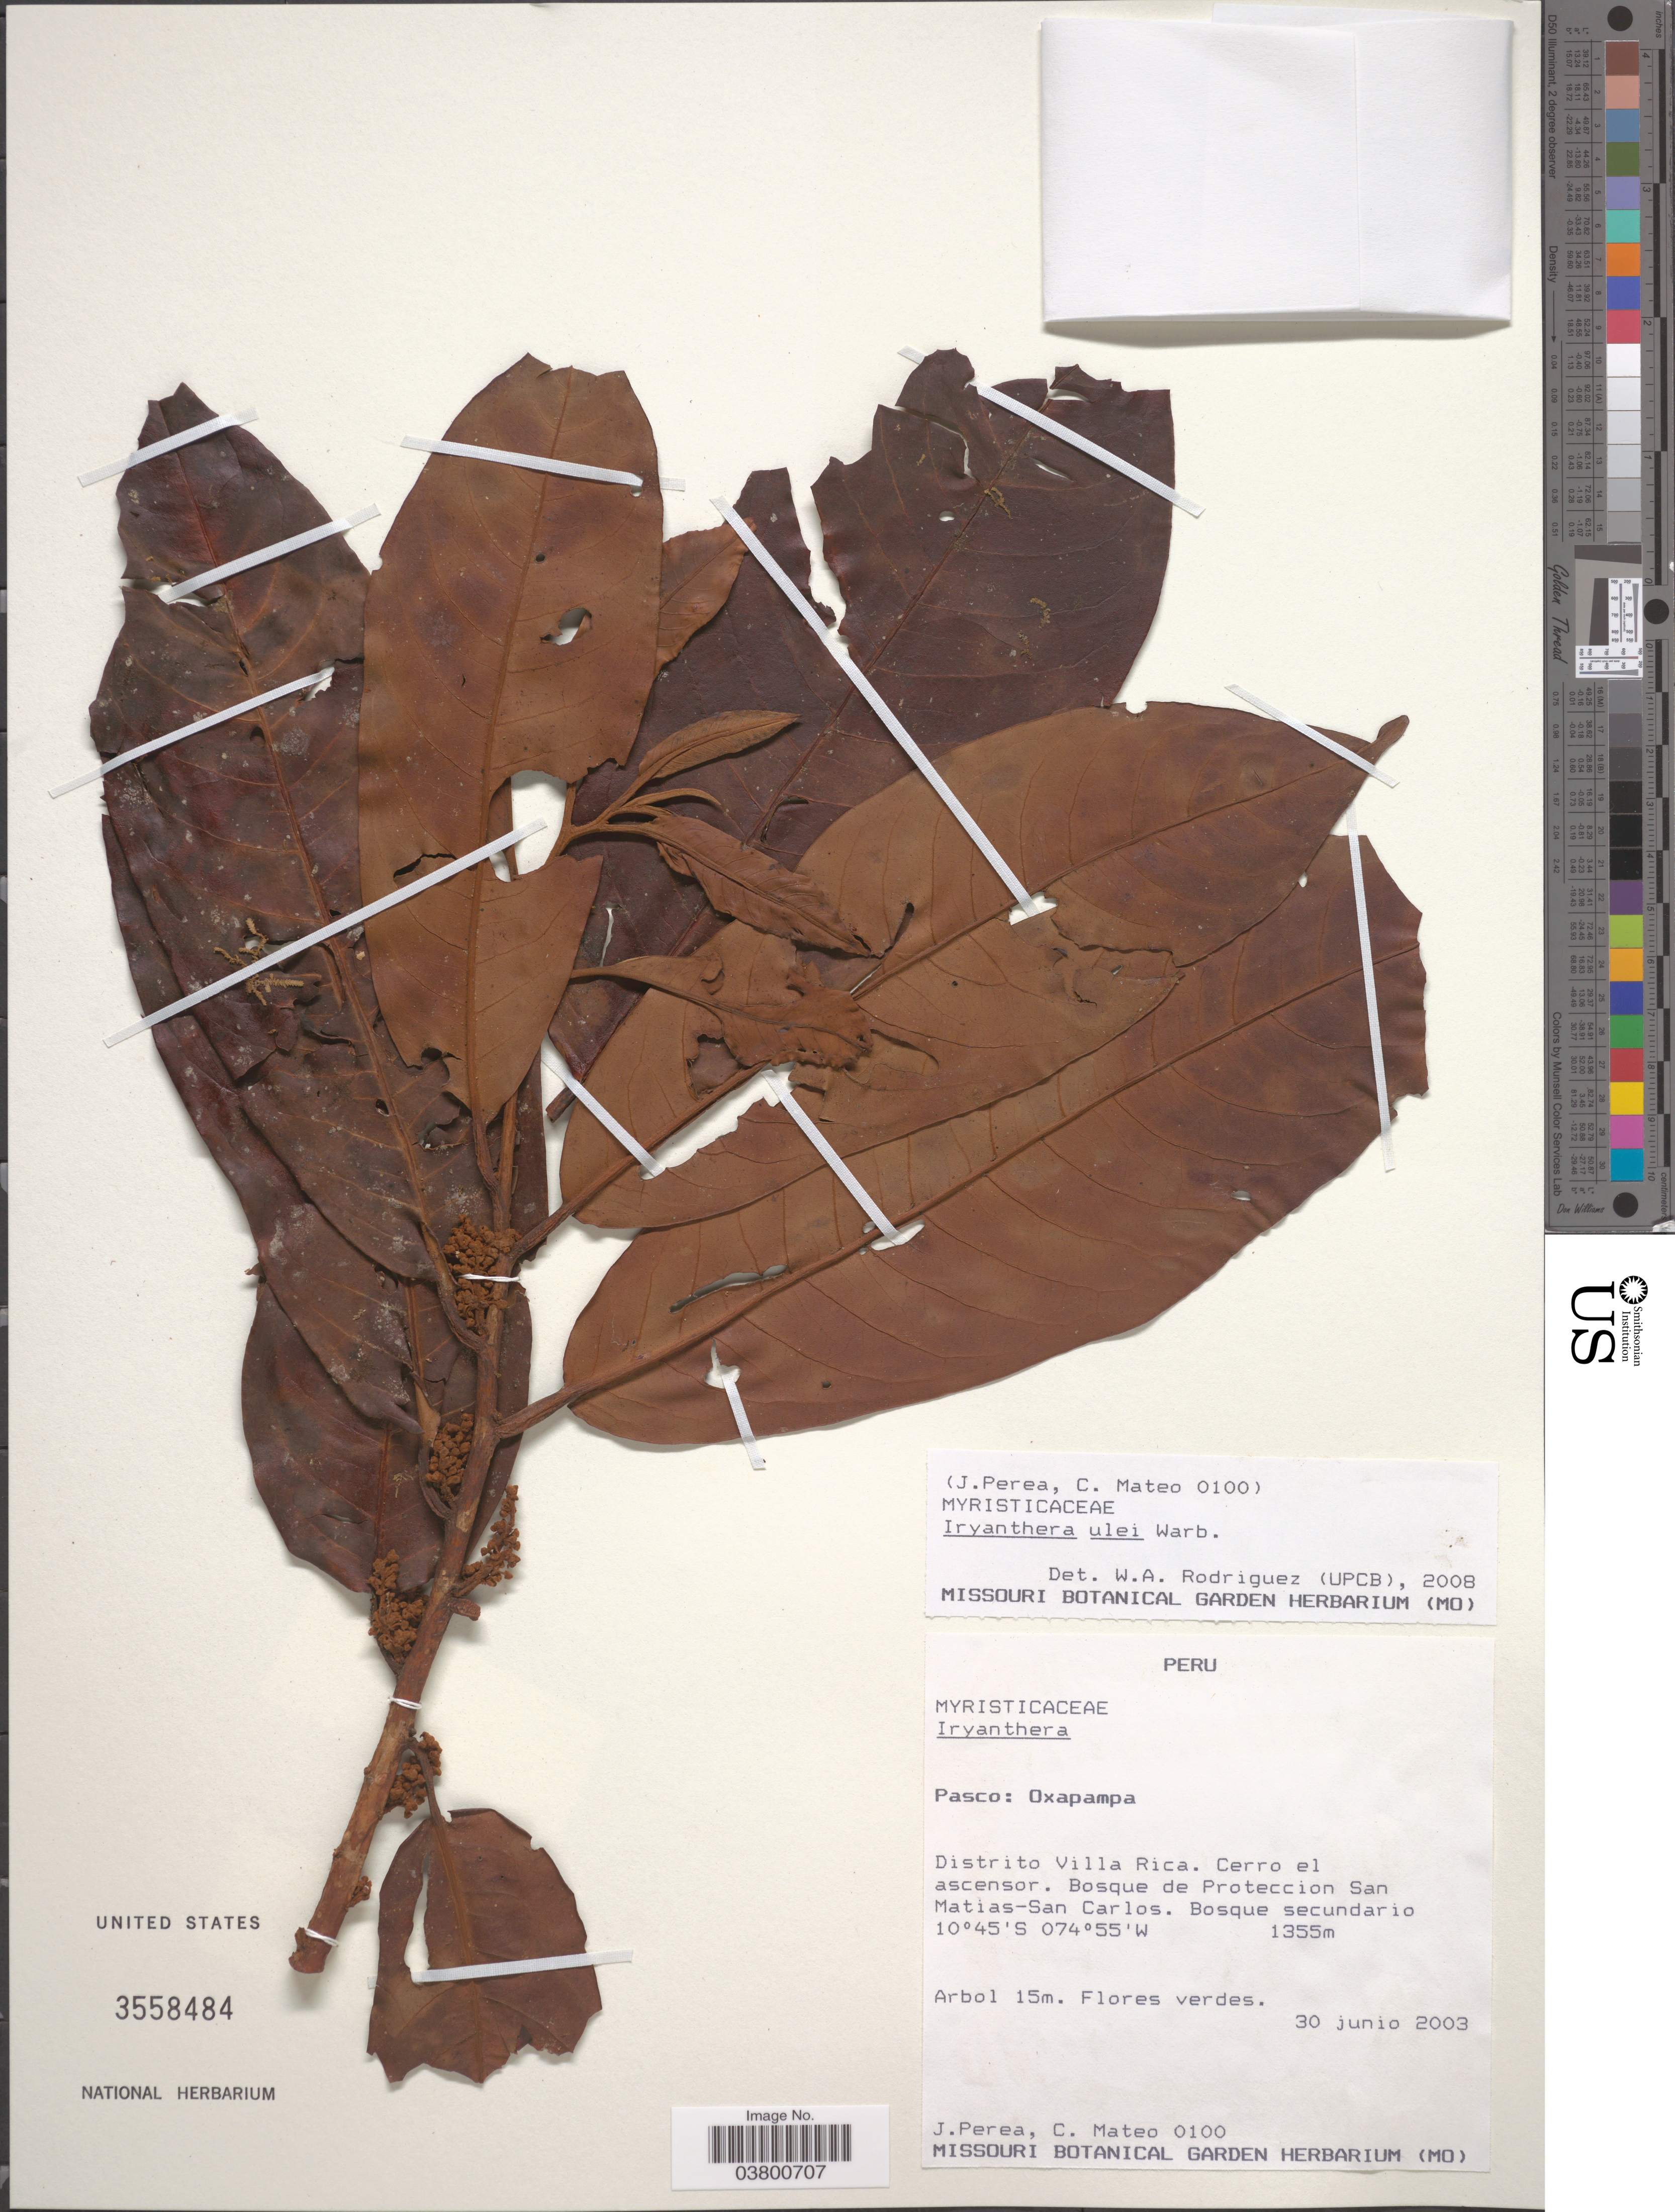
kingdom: Plantae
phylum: Tracheophyta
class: Magnoliopsida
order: Magnoliales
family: Myristicaceae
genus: Iryanthera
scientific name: Iryanthera ulei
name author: Warb.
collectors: J. Perea & C. Mateo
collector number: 0100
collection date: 2003-06-30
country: Peru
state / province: Pasco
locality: Oxapampa. Distrito Villa Rica. Cerro el ascensor. Bosque de Proteccion San Matias-San Carlos. Bosque secundario.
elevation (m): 1355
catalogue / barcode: US 3558484